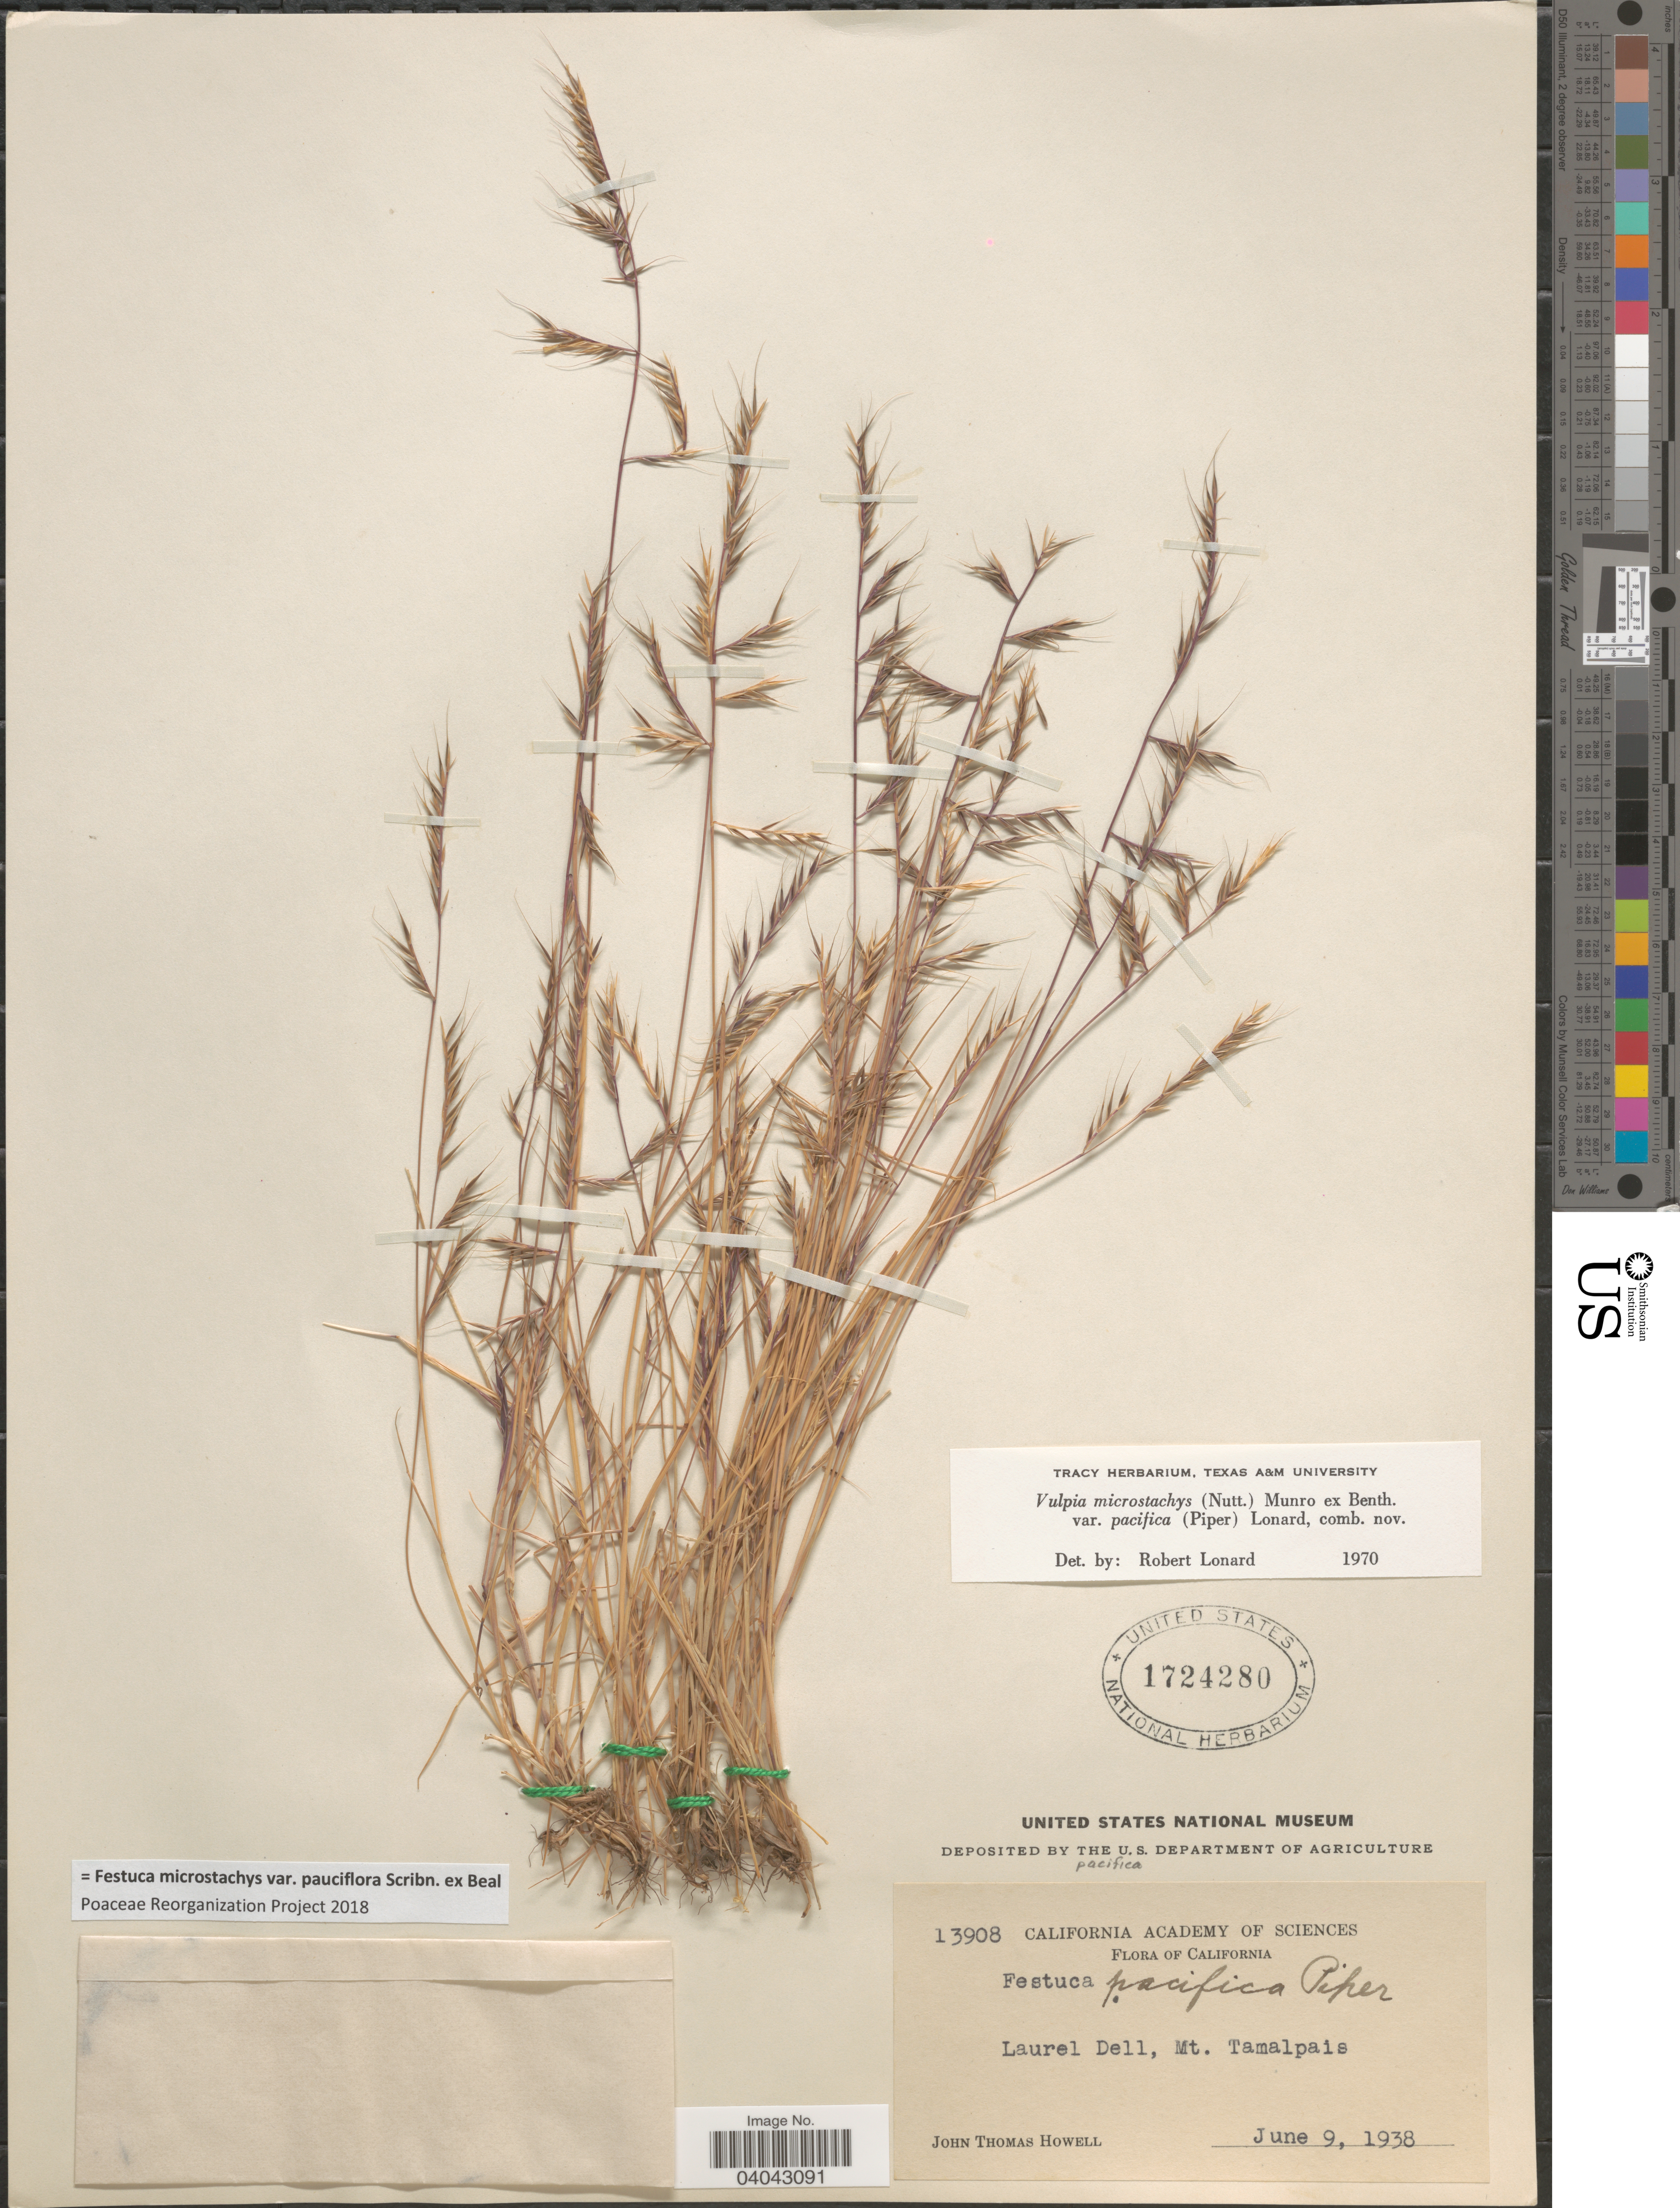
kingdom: Plantae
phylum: Tracheophyta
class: Liliopsida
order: Poales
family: Poaceae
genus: Festuca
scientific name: Festuca microstachys var. pauciflora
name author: Scribn. ex W.J. Beal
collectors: J. T. Howell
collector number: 13908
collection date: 1938-06-09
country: United States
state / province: California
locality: Laurel Dell, Mt. Tamalpais.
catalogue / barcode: US 1724280